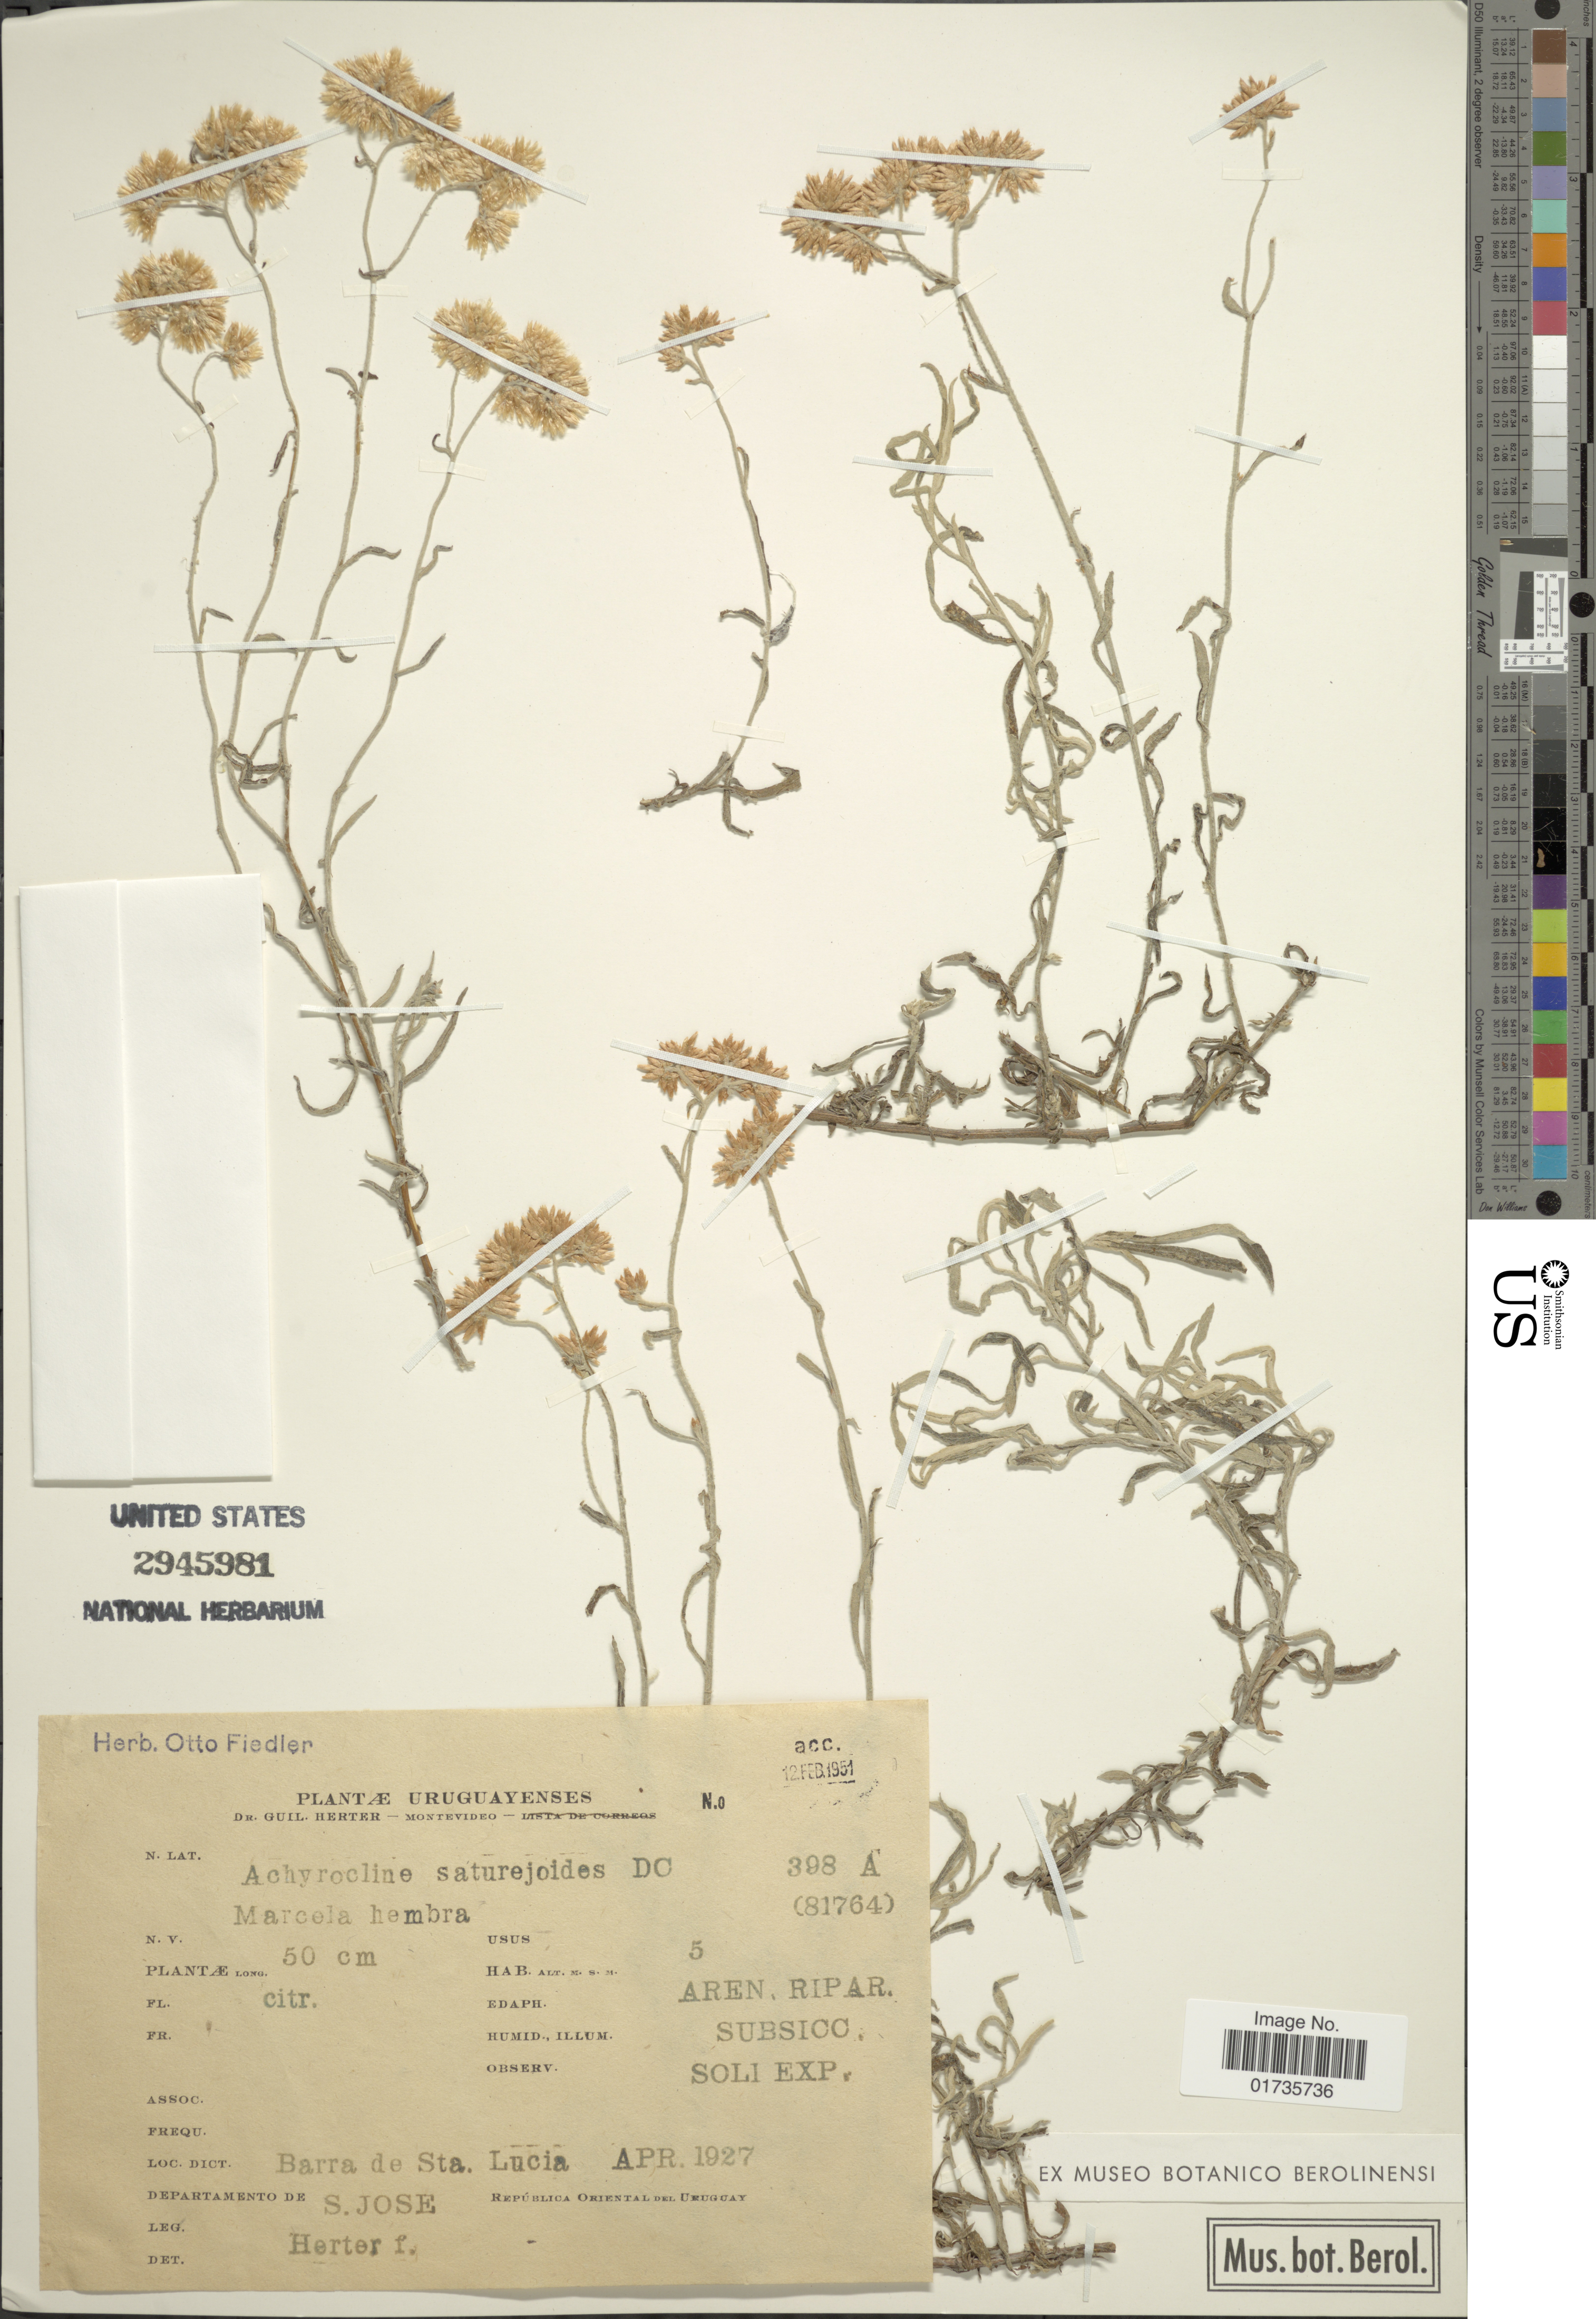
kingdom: Plantae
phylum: Tracheophyta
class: Magnoliopsida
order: Asterales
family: Asteraceae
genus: Achyrocline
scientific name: Achyrocline satureioides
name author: (Lam.) DC.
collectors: G. Herter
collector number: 398A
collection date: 1927-04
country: Uruguay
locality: Barra de Sta Lucia, Department S. Jose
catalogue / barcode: US 2945981